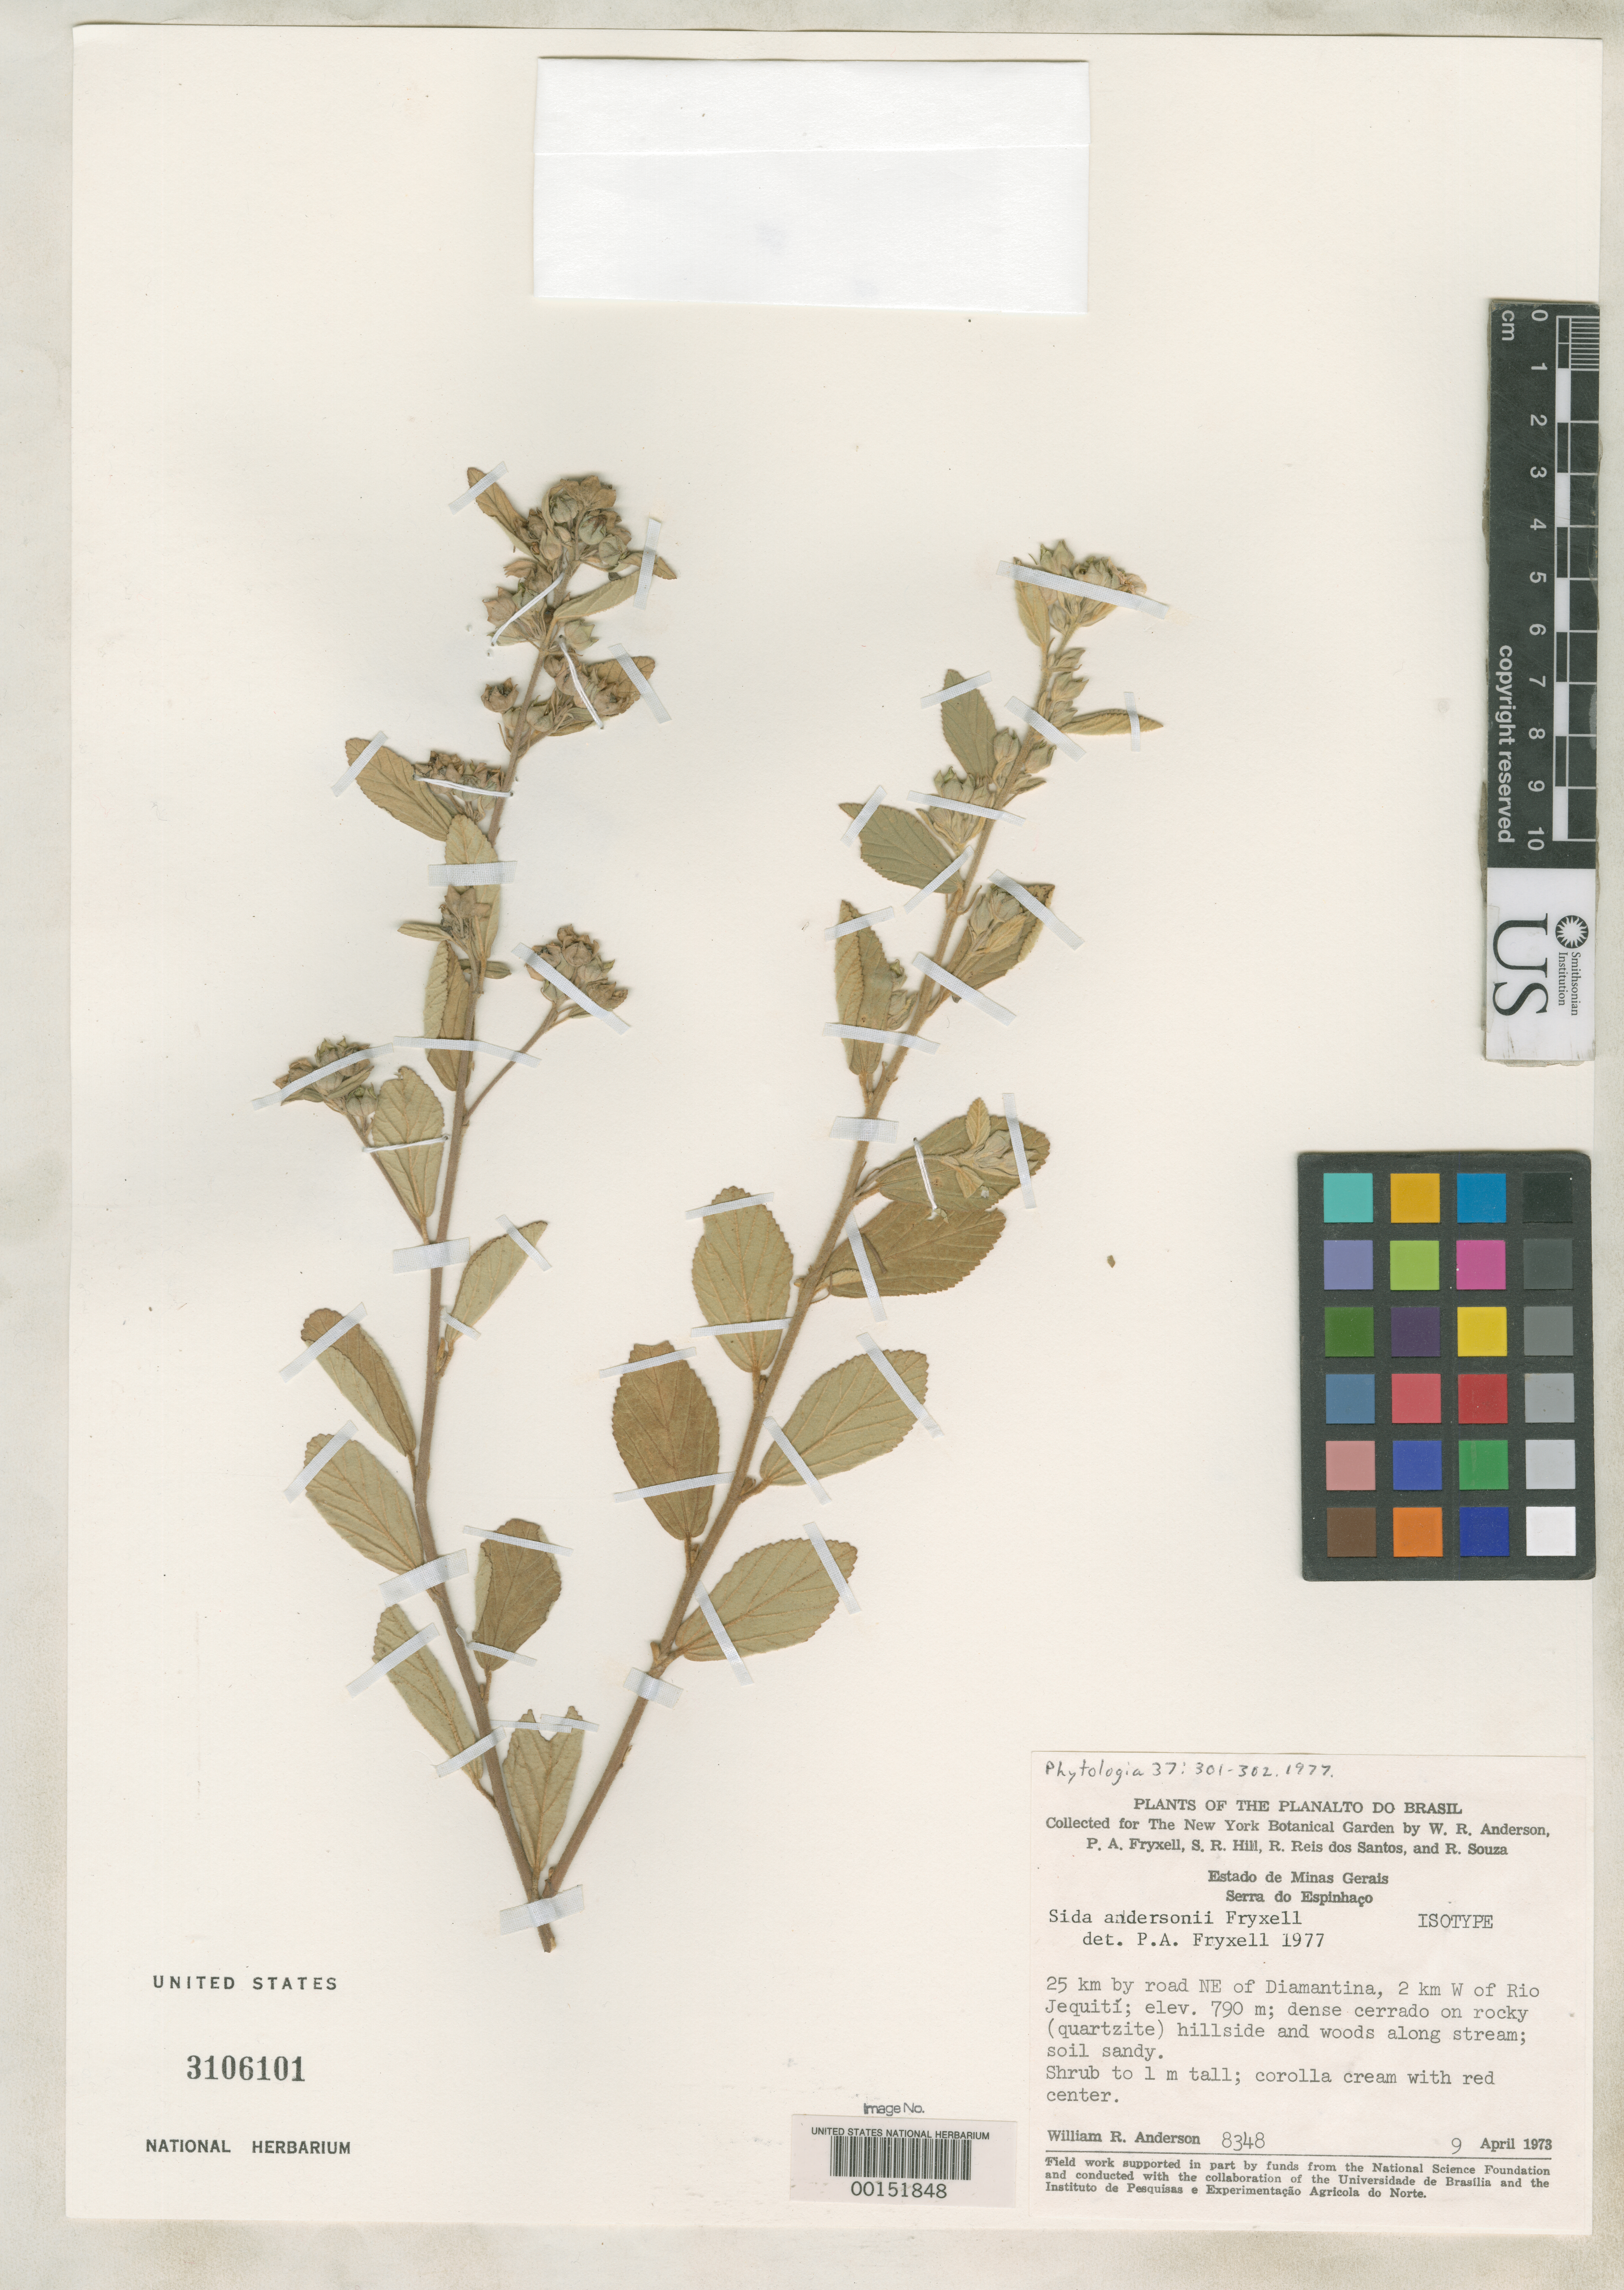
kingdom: Plantae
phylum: Tracheophyta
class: Magnoliopsida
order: Malvales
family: Malvaceae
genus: Sida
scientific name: Sida andersonii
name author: Fryxell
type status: Isotype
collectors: W. R. Anderson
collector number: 8348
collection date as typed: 09 Apr 1973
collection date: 1973-04-09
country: Brazil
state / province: Minas Gerais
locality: Serra do Espinhaco, 25 km by road NE of Diamantina, 25 km W of Rio Jequiti.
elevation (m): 790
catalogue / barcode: US 3106101